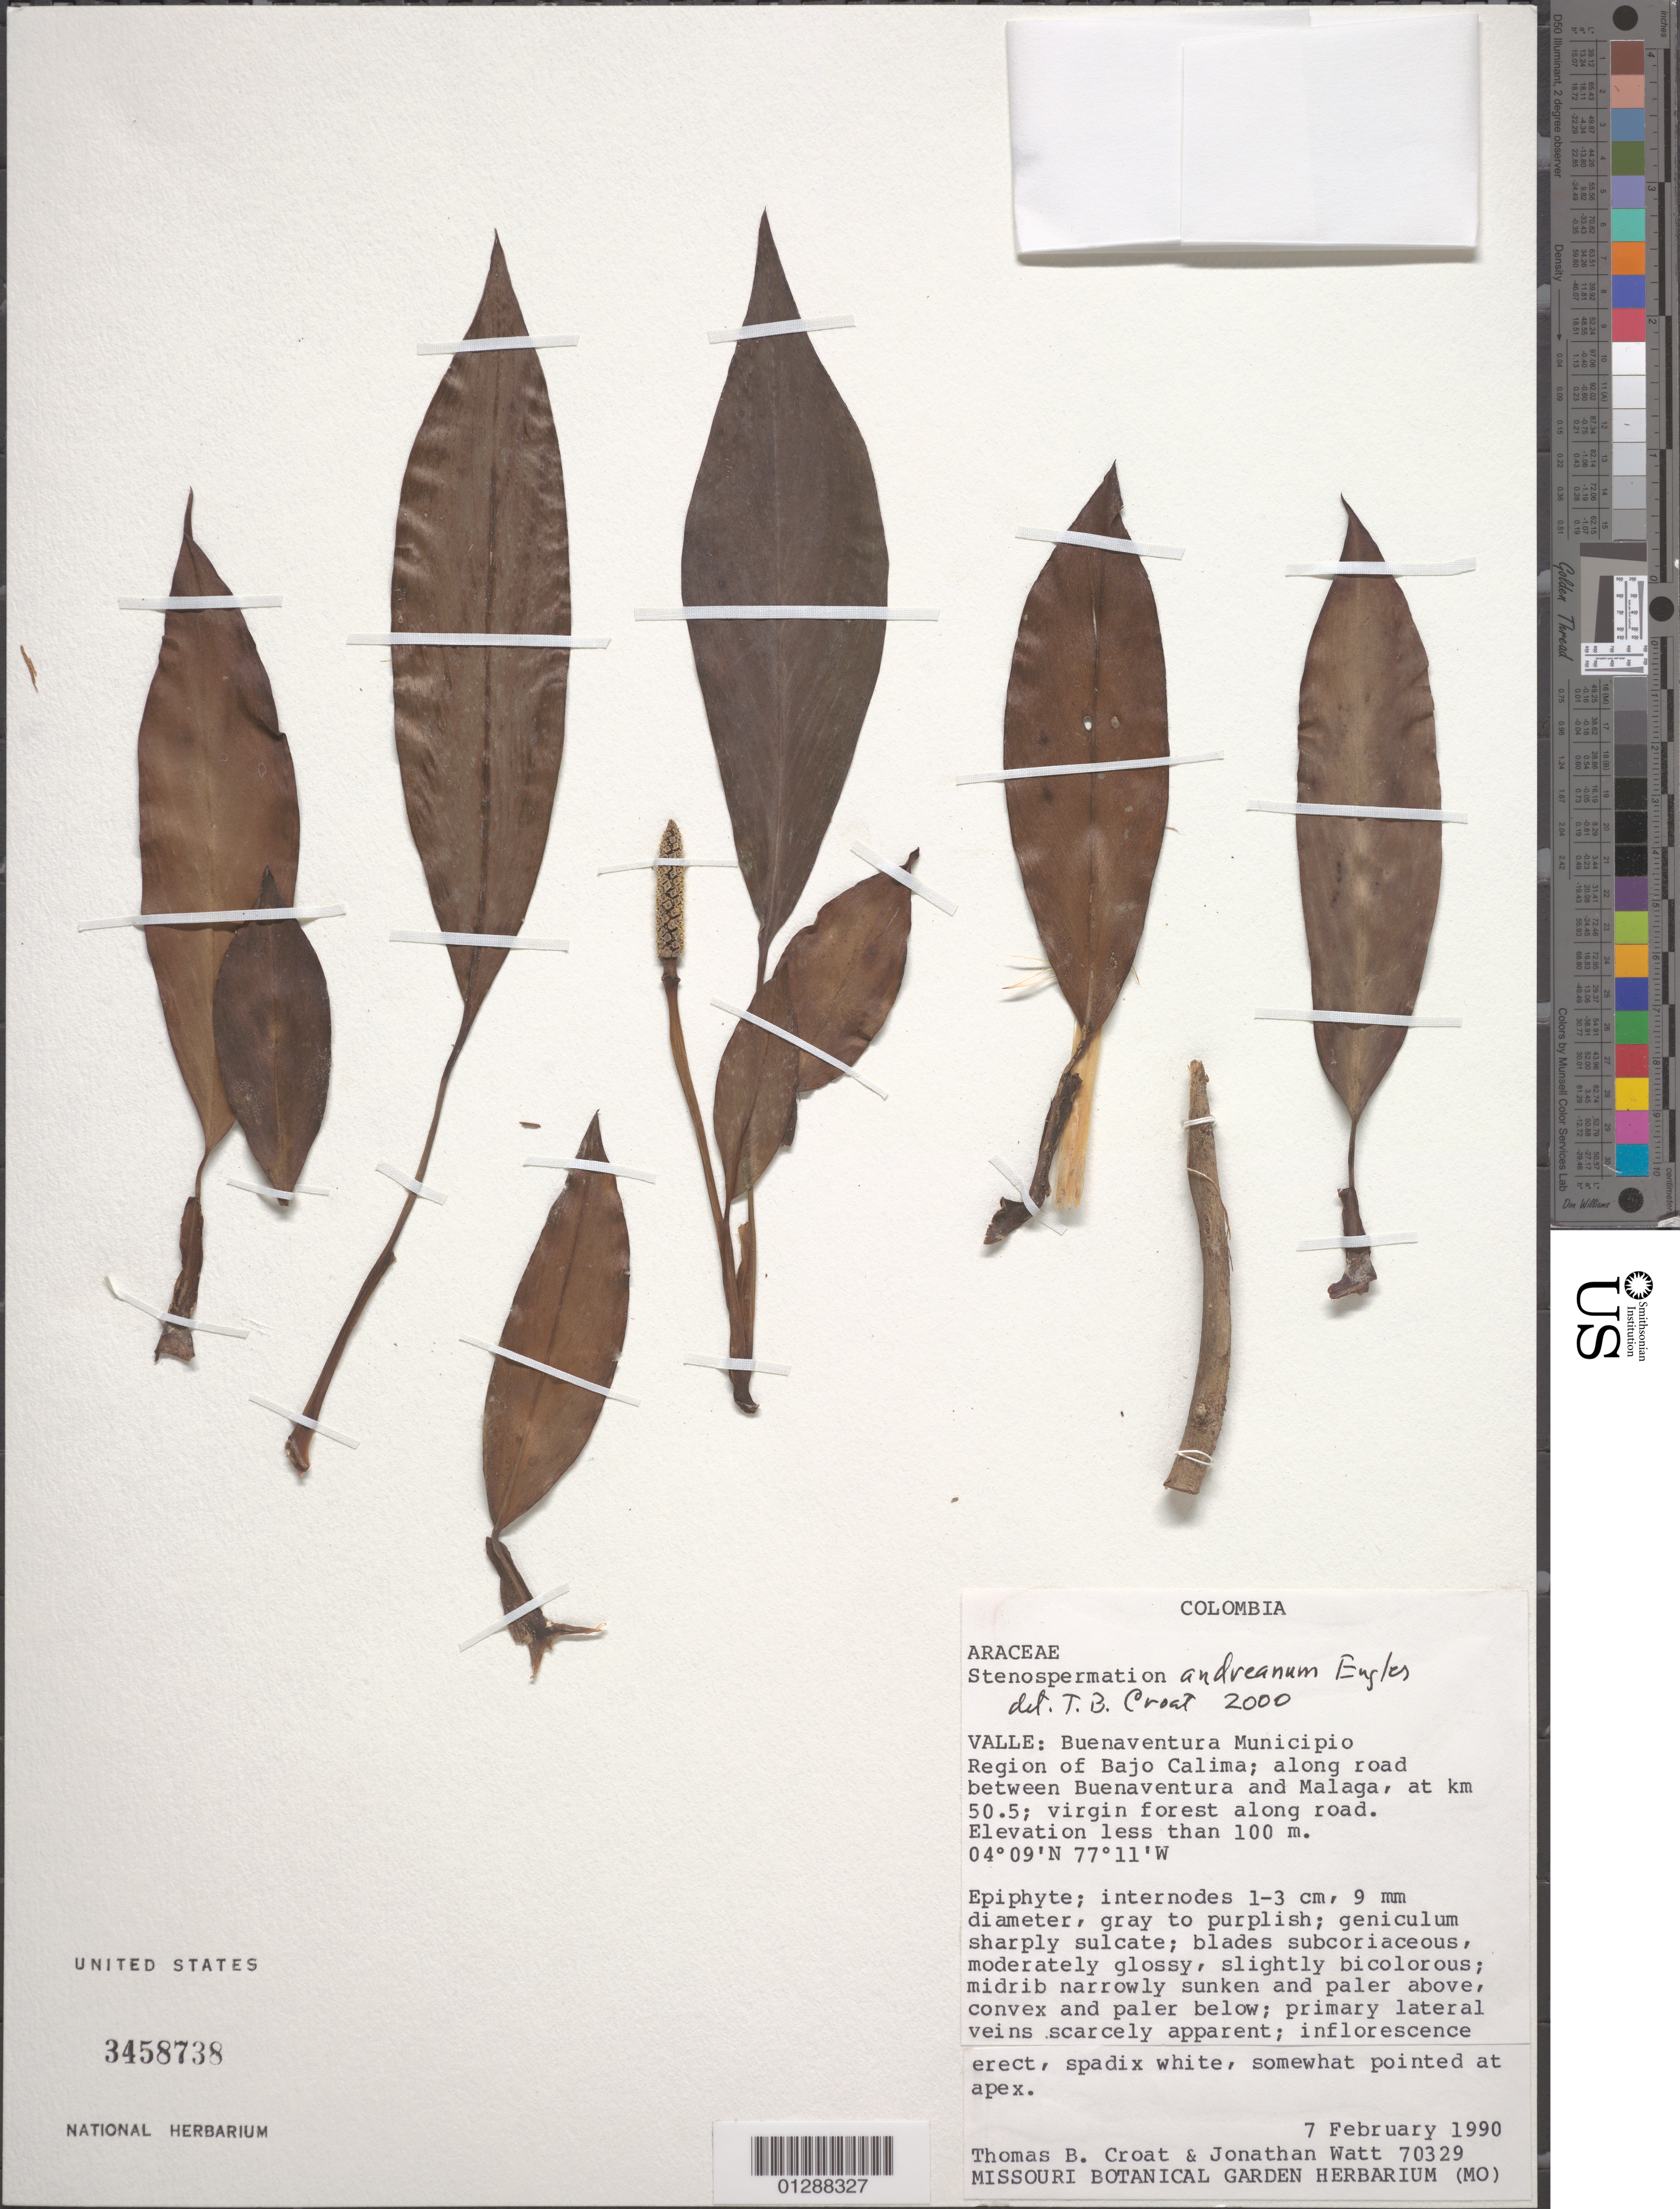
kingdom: Plantae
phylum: Tracheophyta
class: Liliopsida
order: Alismatales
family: Araceae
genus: Stenospermation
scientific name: Stenospermation andreanum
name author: Engl.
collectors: T. B. Croat & J. Watt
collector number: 70329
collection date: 1990-02-07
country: Colombia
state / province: Valle del Cauca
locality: Buenaventura Municipio. Region of Bajo Calima; along road between Buenaventura and Malaga, at km 50.5.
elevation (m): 100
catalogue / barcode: US 3458738